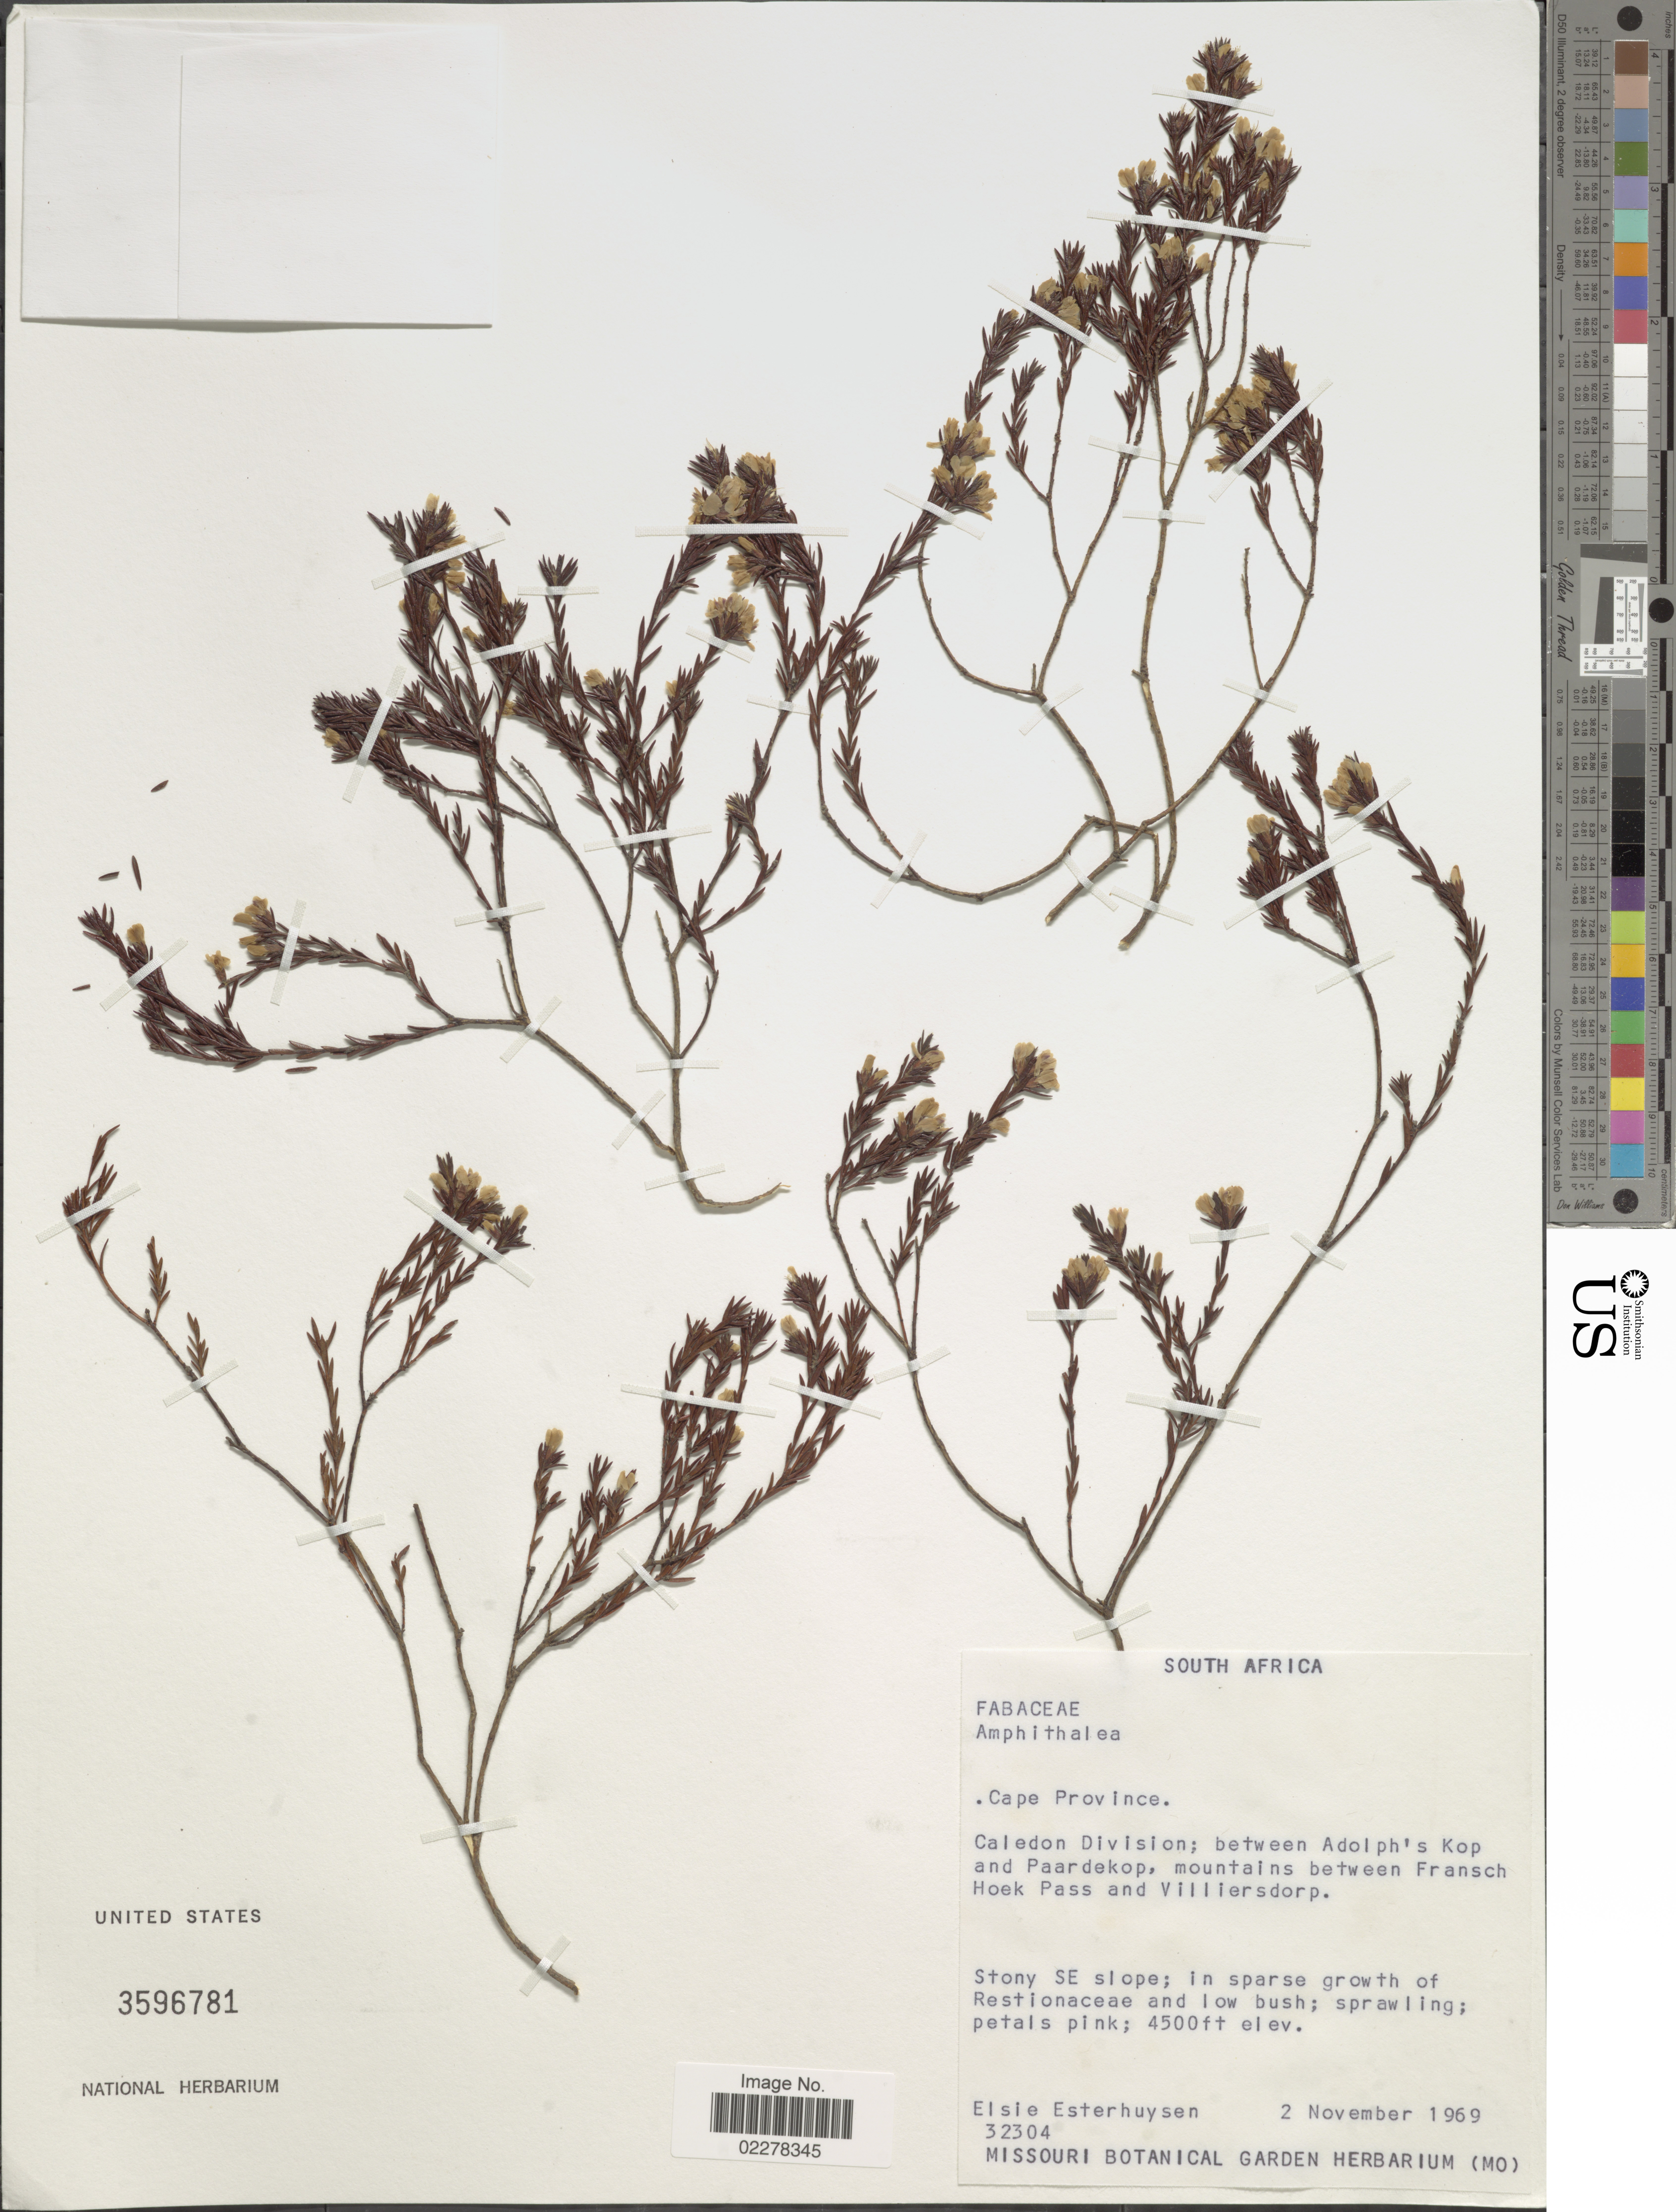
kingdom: Plantae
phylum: Tracheophyta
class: Magnoliopsida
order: Fabales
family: Fabaceae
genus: Amphithalea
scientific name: Amphithalea sp.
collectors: E. E. Esterhuysen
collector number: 32304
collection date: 1969-11-02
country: South Africa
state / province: Western Cape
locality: Caledon Division; between Adolph's Kop and Paardekop, mountains between Fransch Hoek Pass and Villiersdorp.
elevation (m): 1372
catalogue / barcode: US 3596781